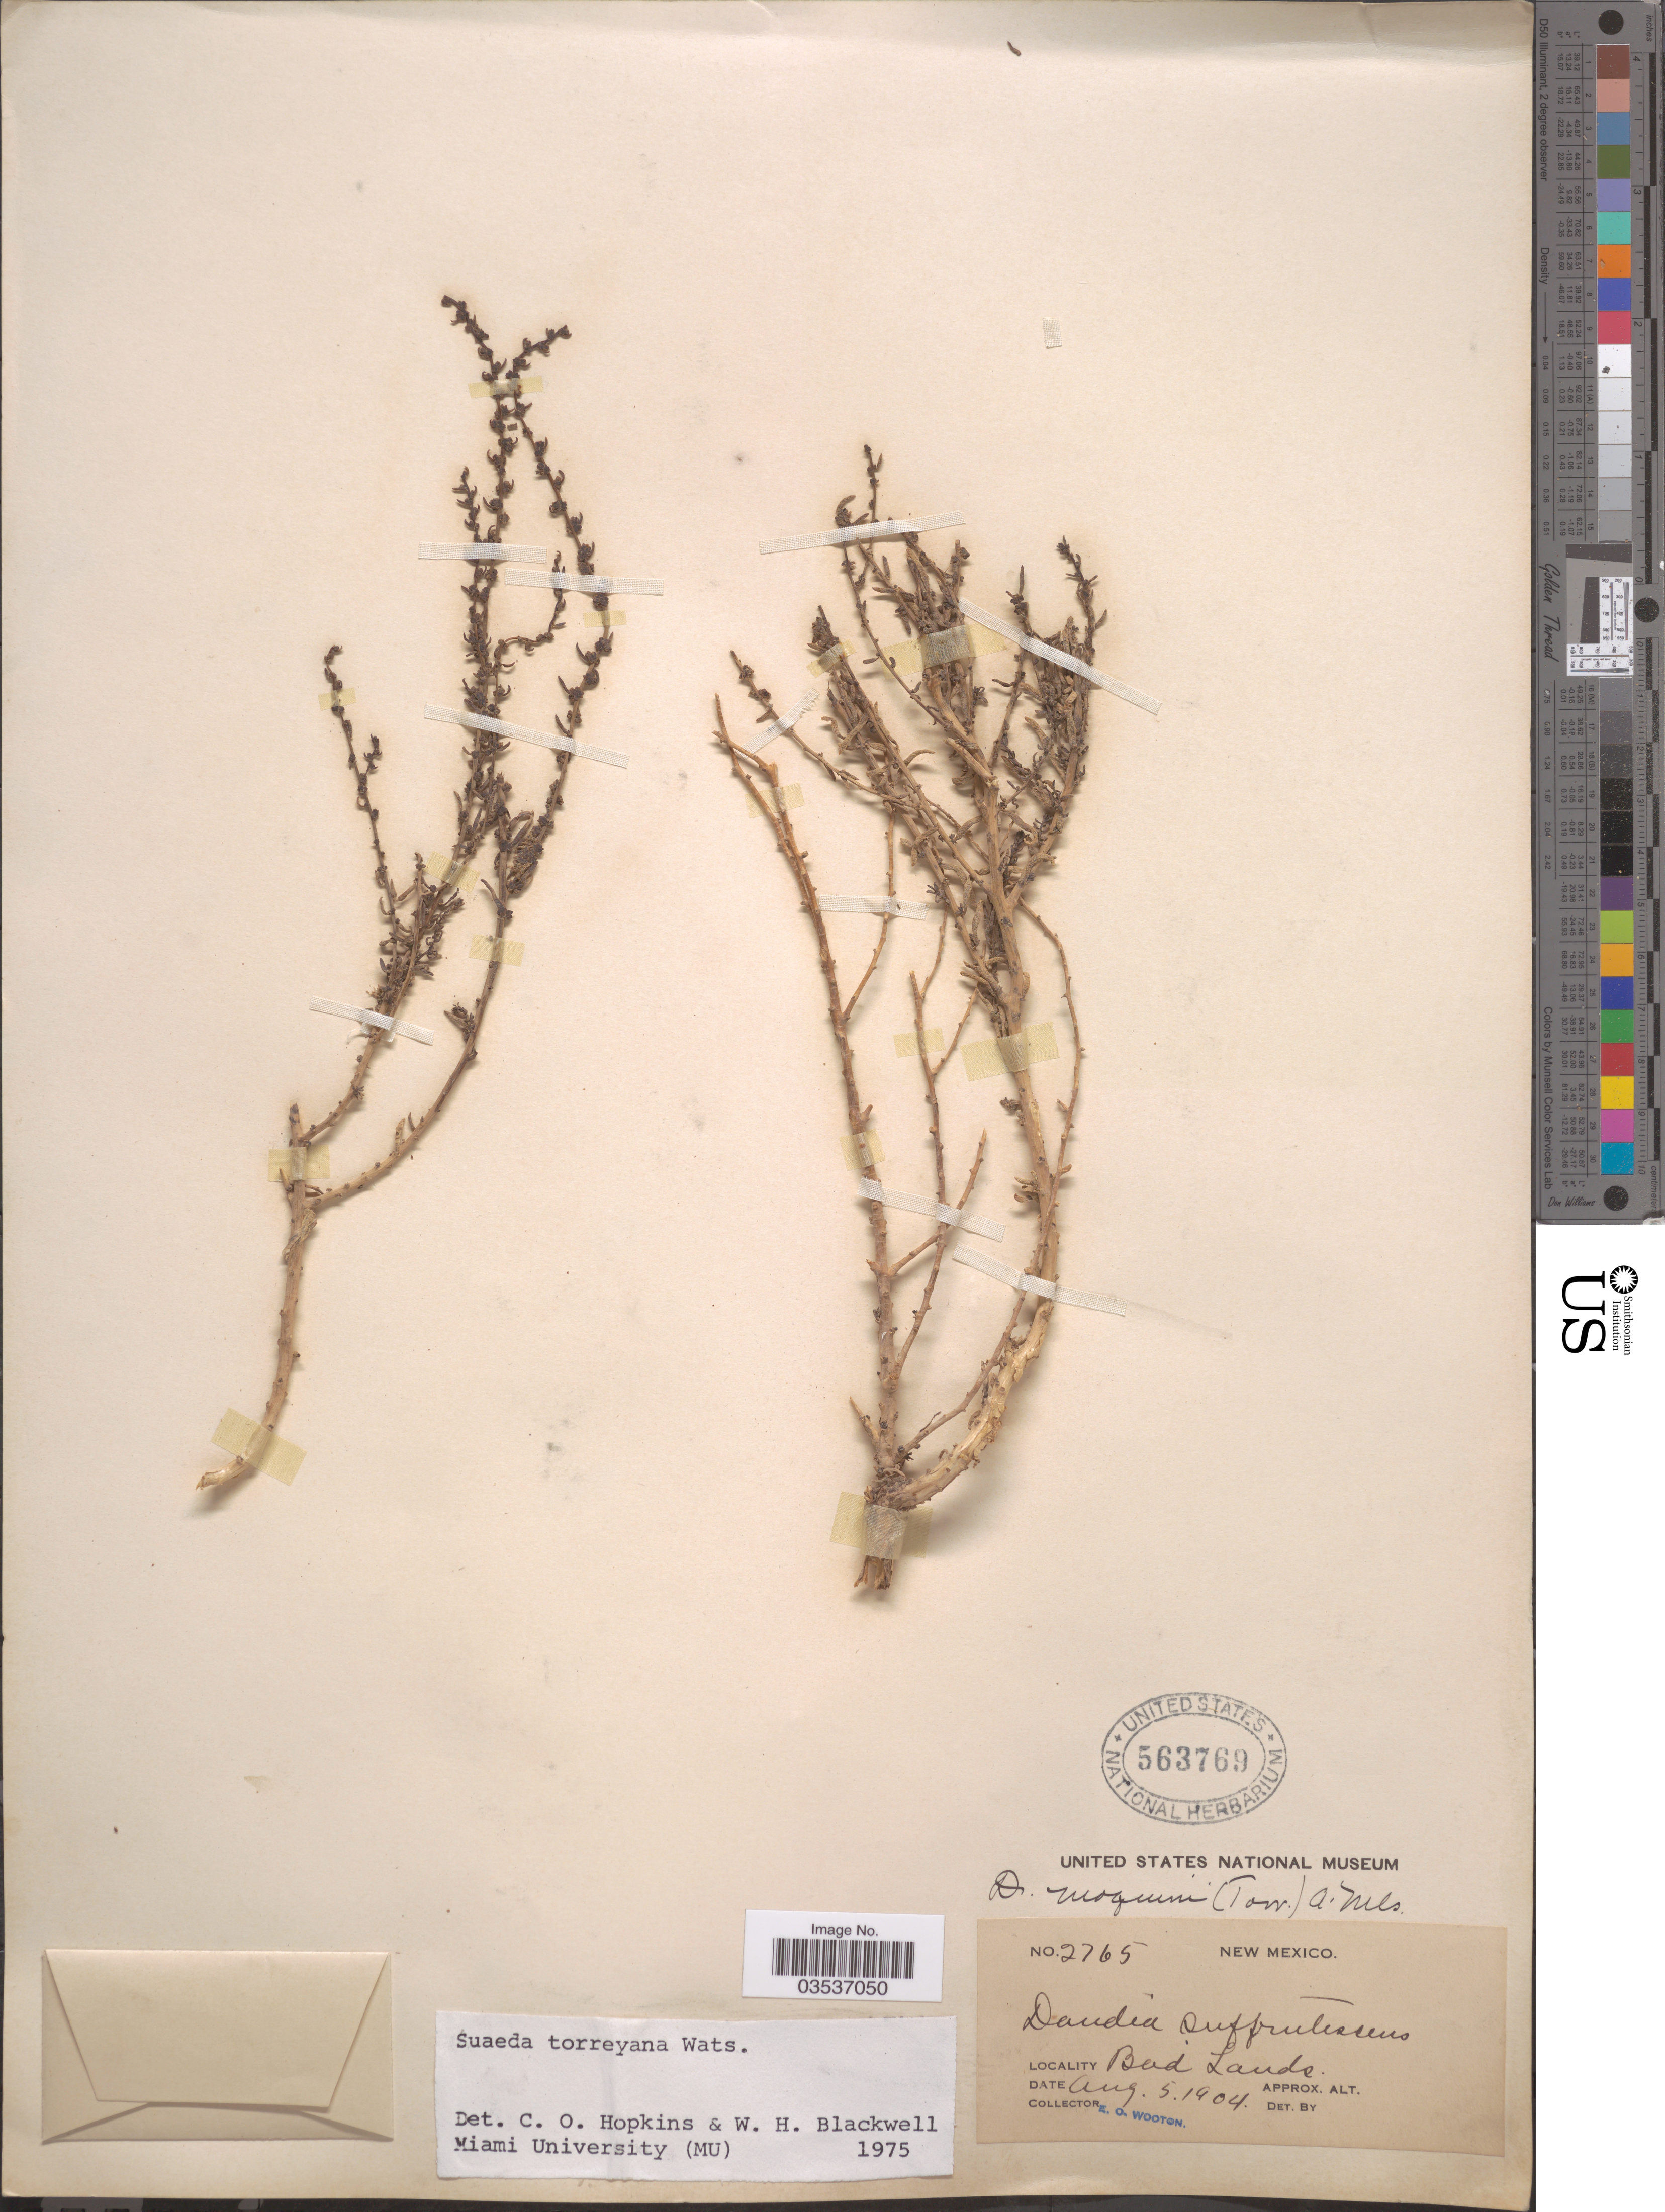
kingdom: Plantae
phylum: Tracheophyta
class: Magnoliopsida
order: Caryophyllales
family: Amaranthaceae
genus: Suaeda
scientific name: Suaeda torreyana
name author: S. Watson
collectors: E. O. Wooton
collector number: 2765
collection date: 1904-08-05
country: United States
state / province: New Mexico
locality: Bad Lands.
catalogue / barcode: US 563769